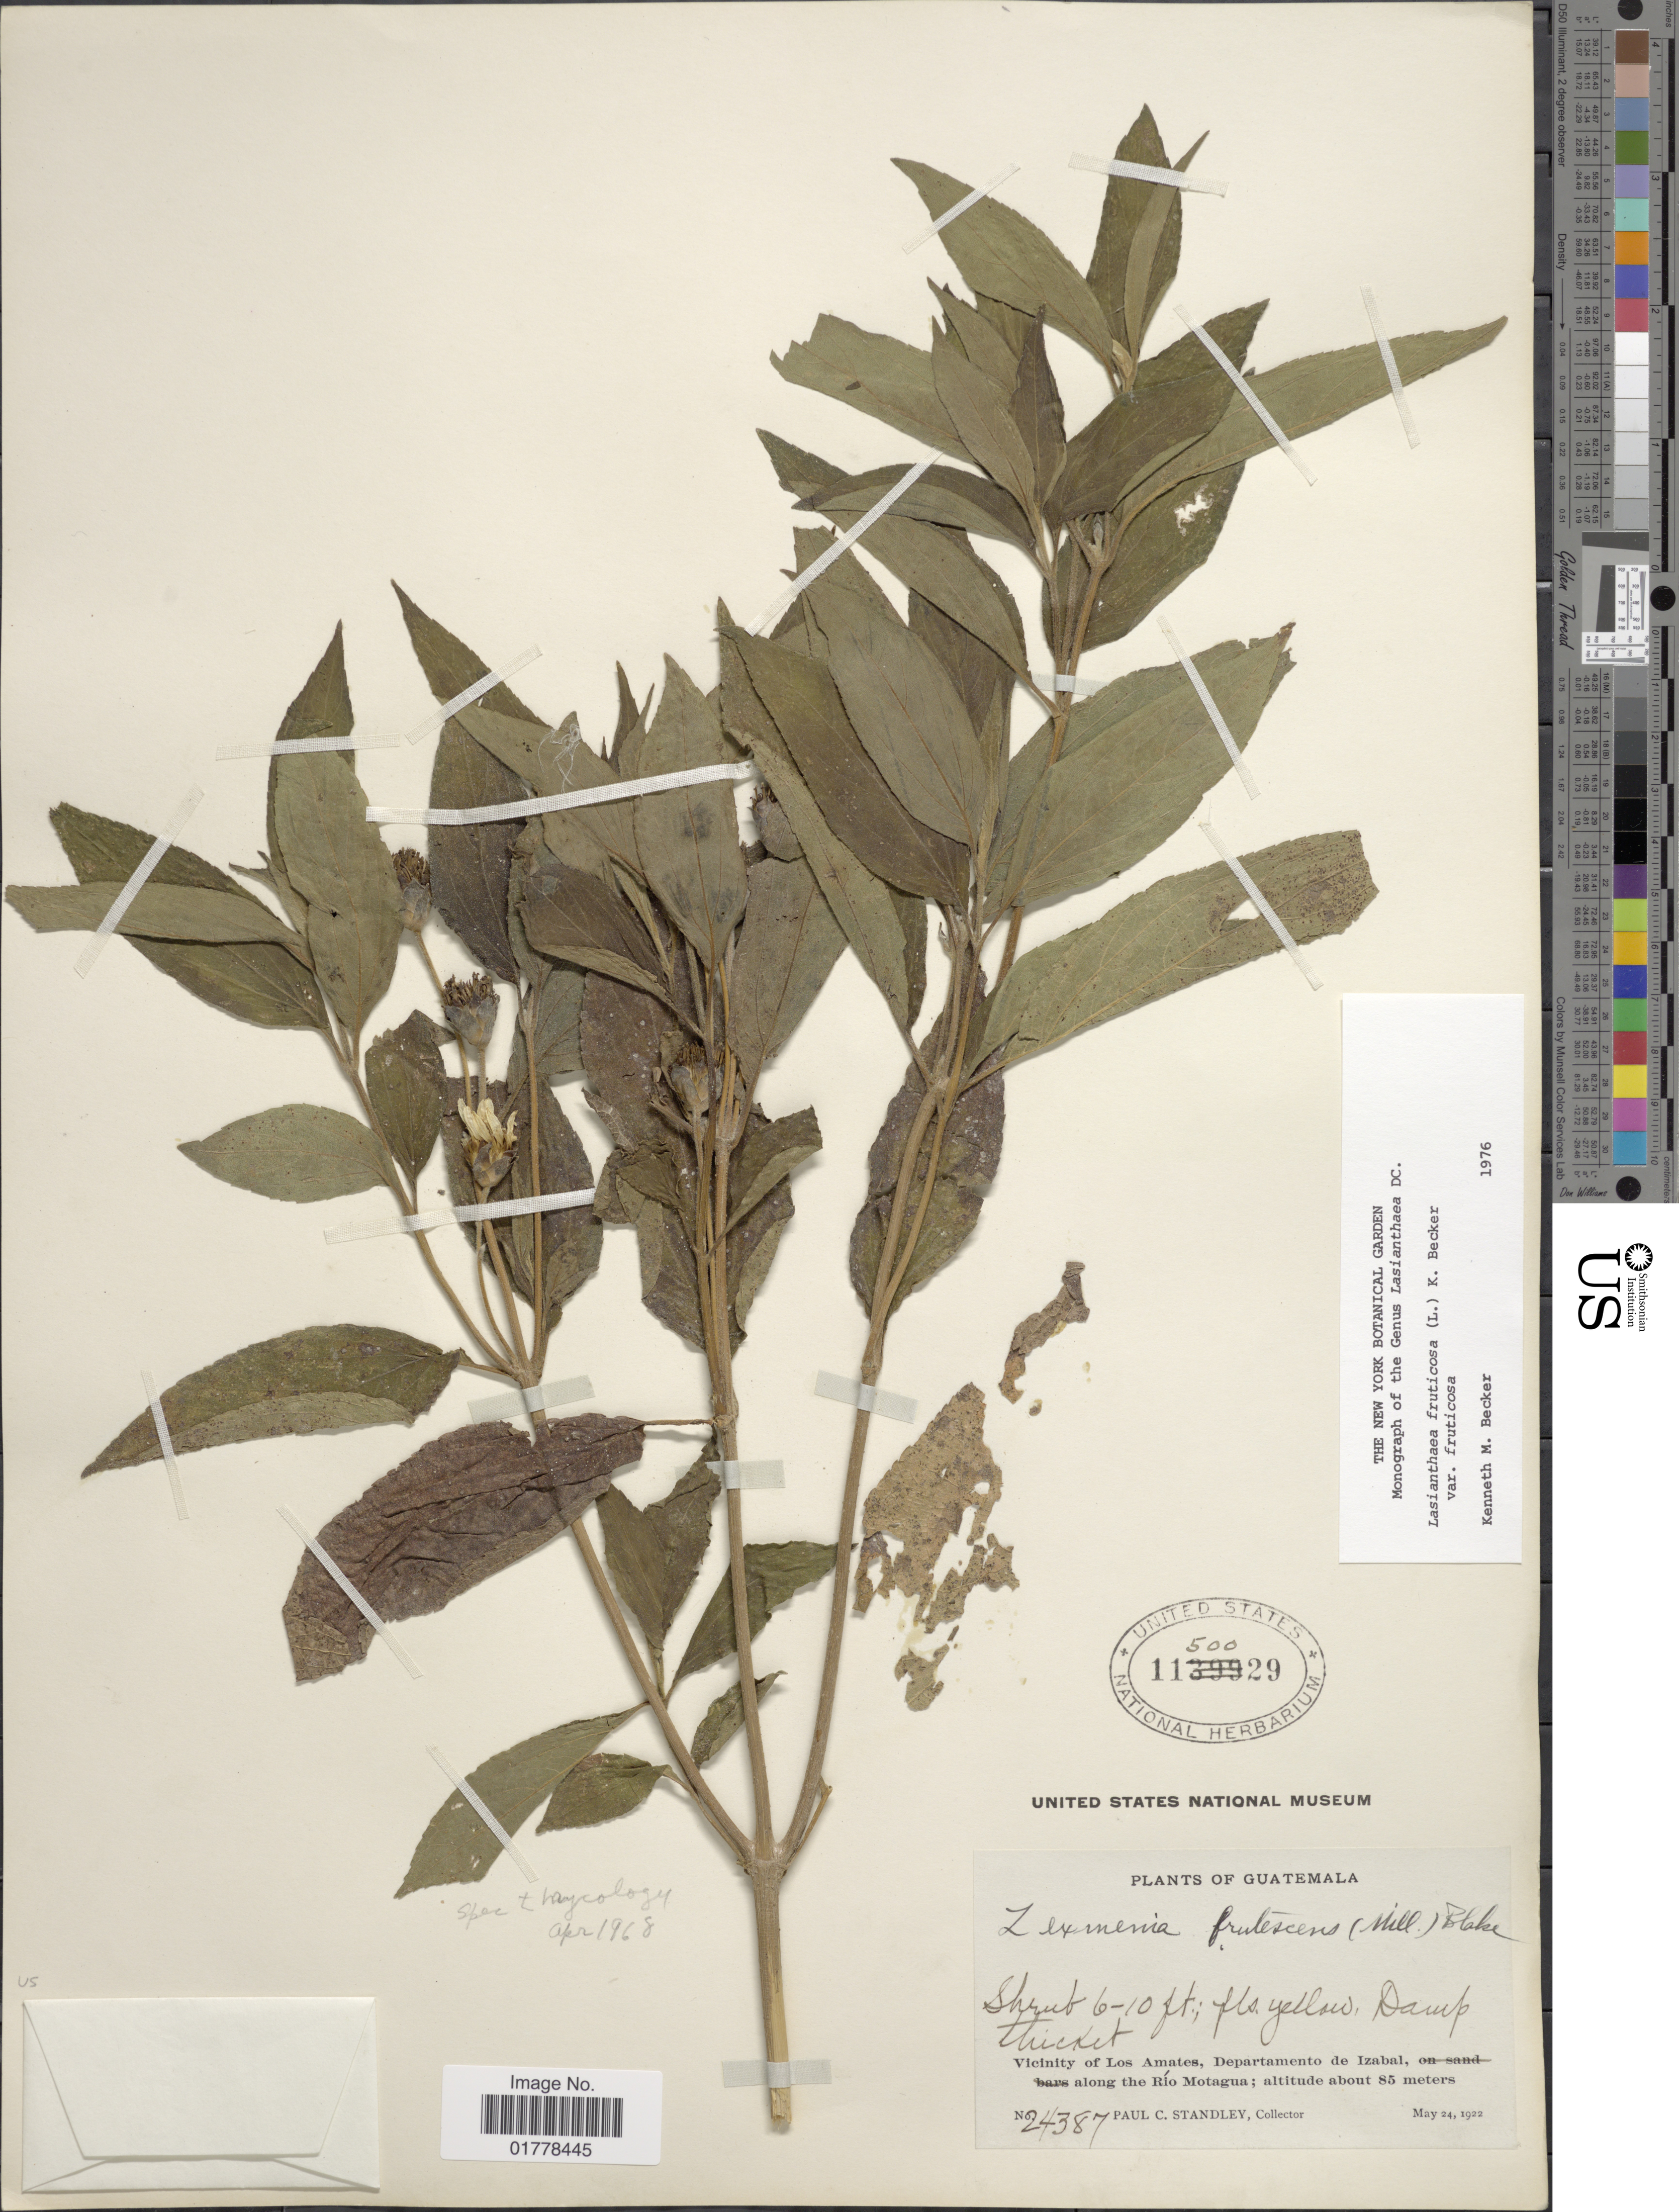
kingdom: Plantae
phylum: Tracheophyta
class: Magnoliopsida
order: Asterales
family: Asteraceae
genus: Lasianthaea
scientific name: Lasianthaea fruticosa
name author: (L.) K.M. Becker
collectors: P. C. Standley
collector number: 24387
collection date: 1922-05-24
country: Guatemala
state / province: Izabal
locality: Vicinity of Los Amates, Departamento de Izabal, along the Río Motagua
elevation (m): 85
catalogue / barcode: US 1150029